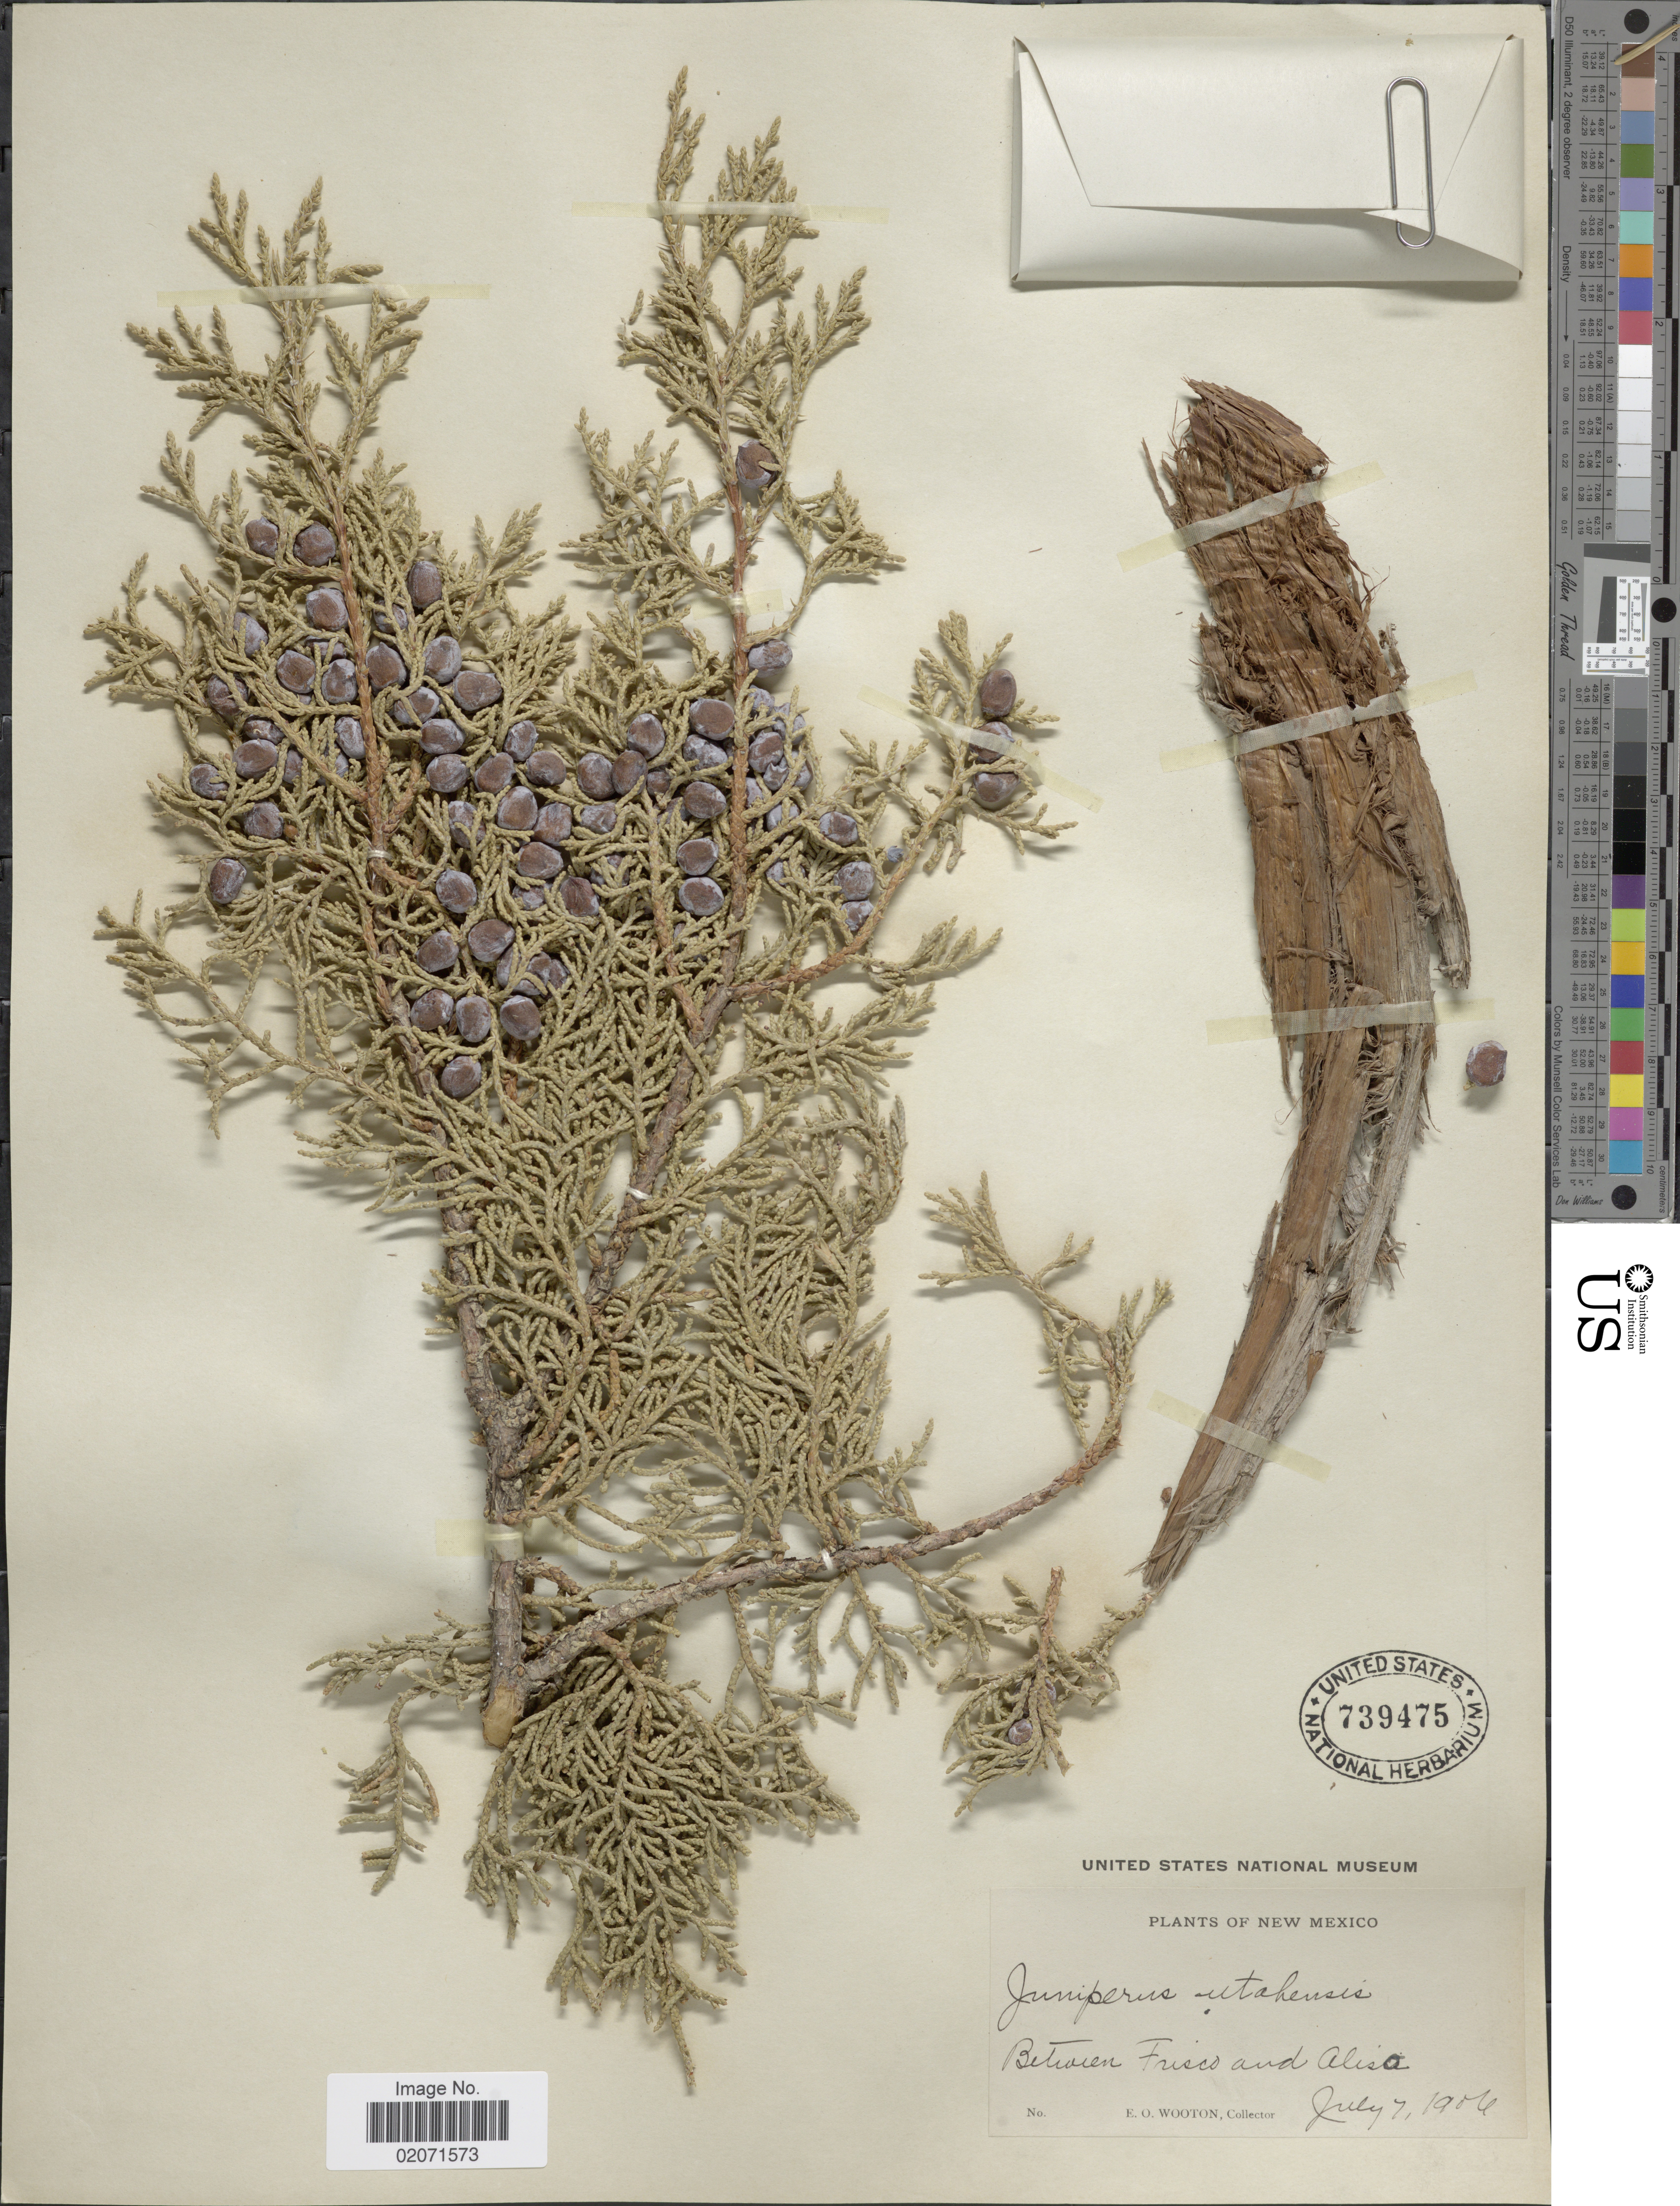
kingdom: Plantae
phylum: Tracheophyta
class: Pinopsida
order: Pinales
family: Cupressaceae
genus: Juniperus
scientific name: Juniperus osteosperma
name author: (Torr.) Little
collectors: E. O. Wooton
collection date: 1904-07-07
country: United States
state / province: New Mexico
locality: Between Frisco and Aliso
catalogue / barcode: US 739475